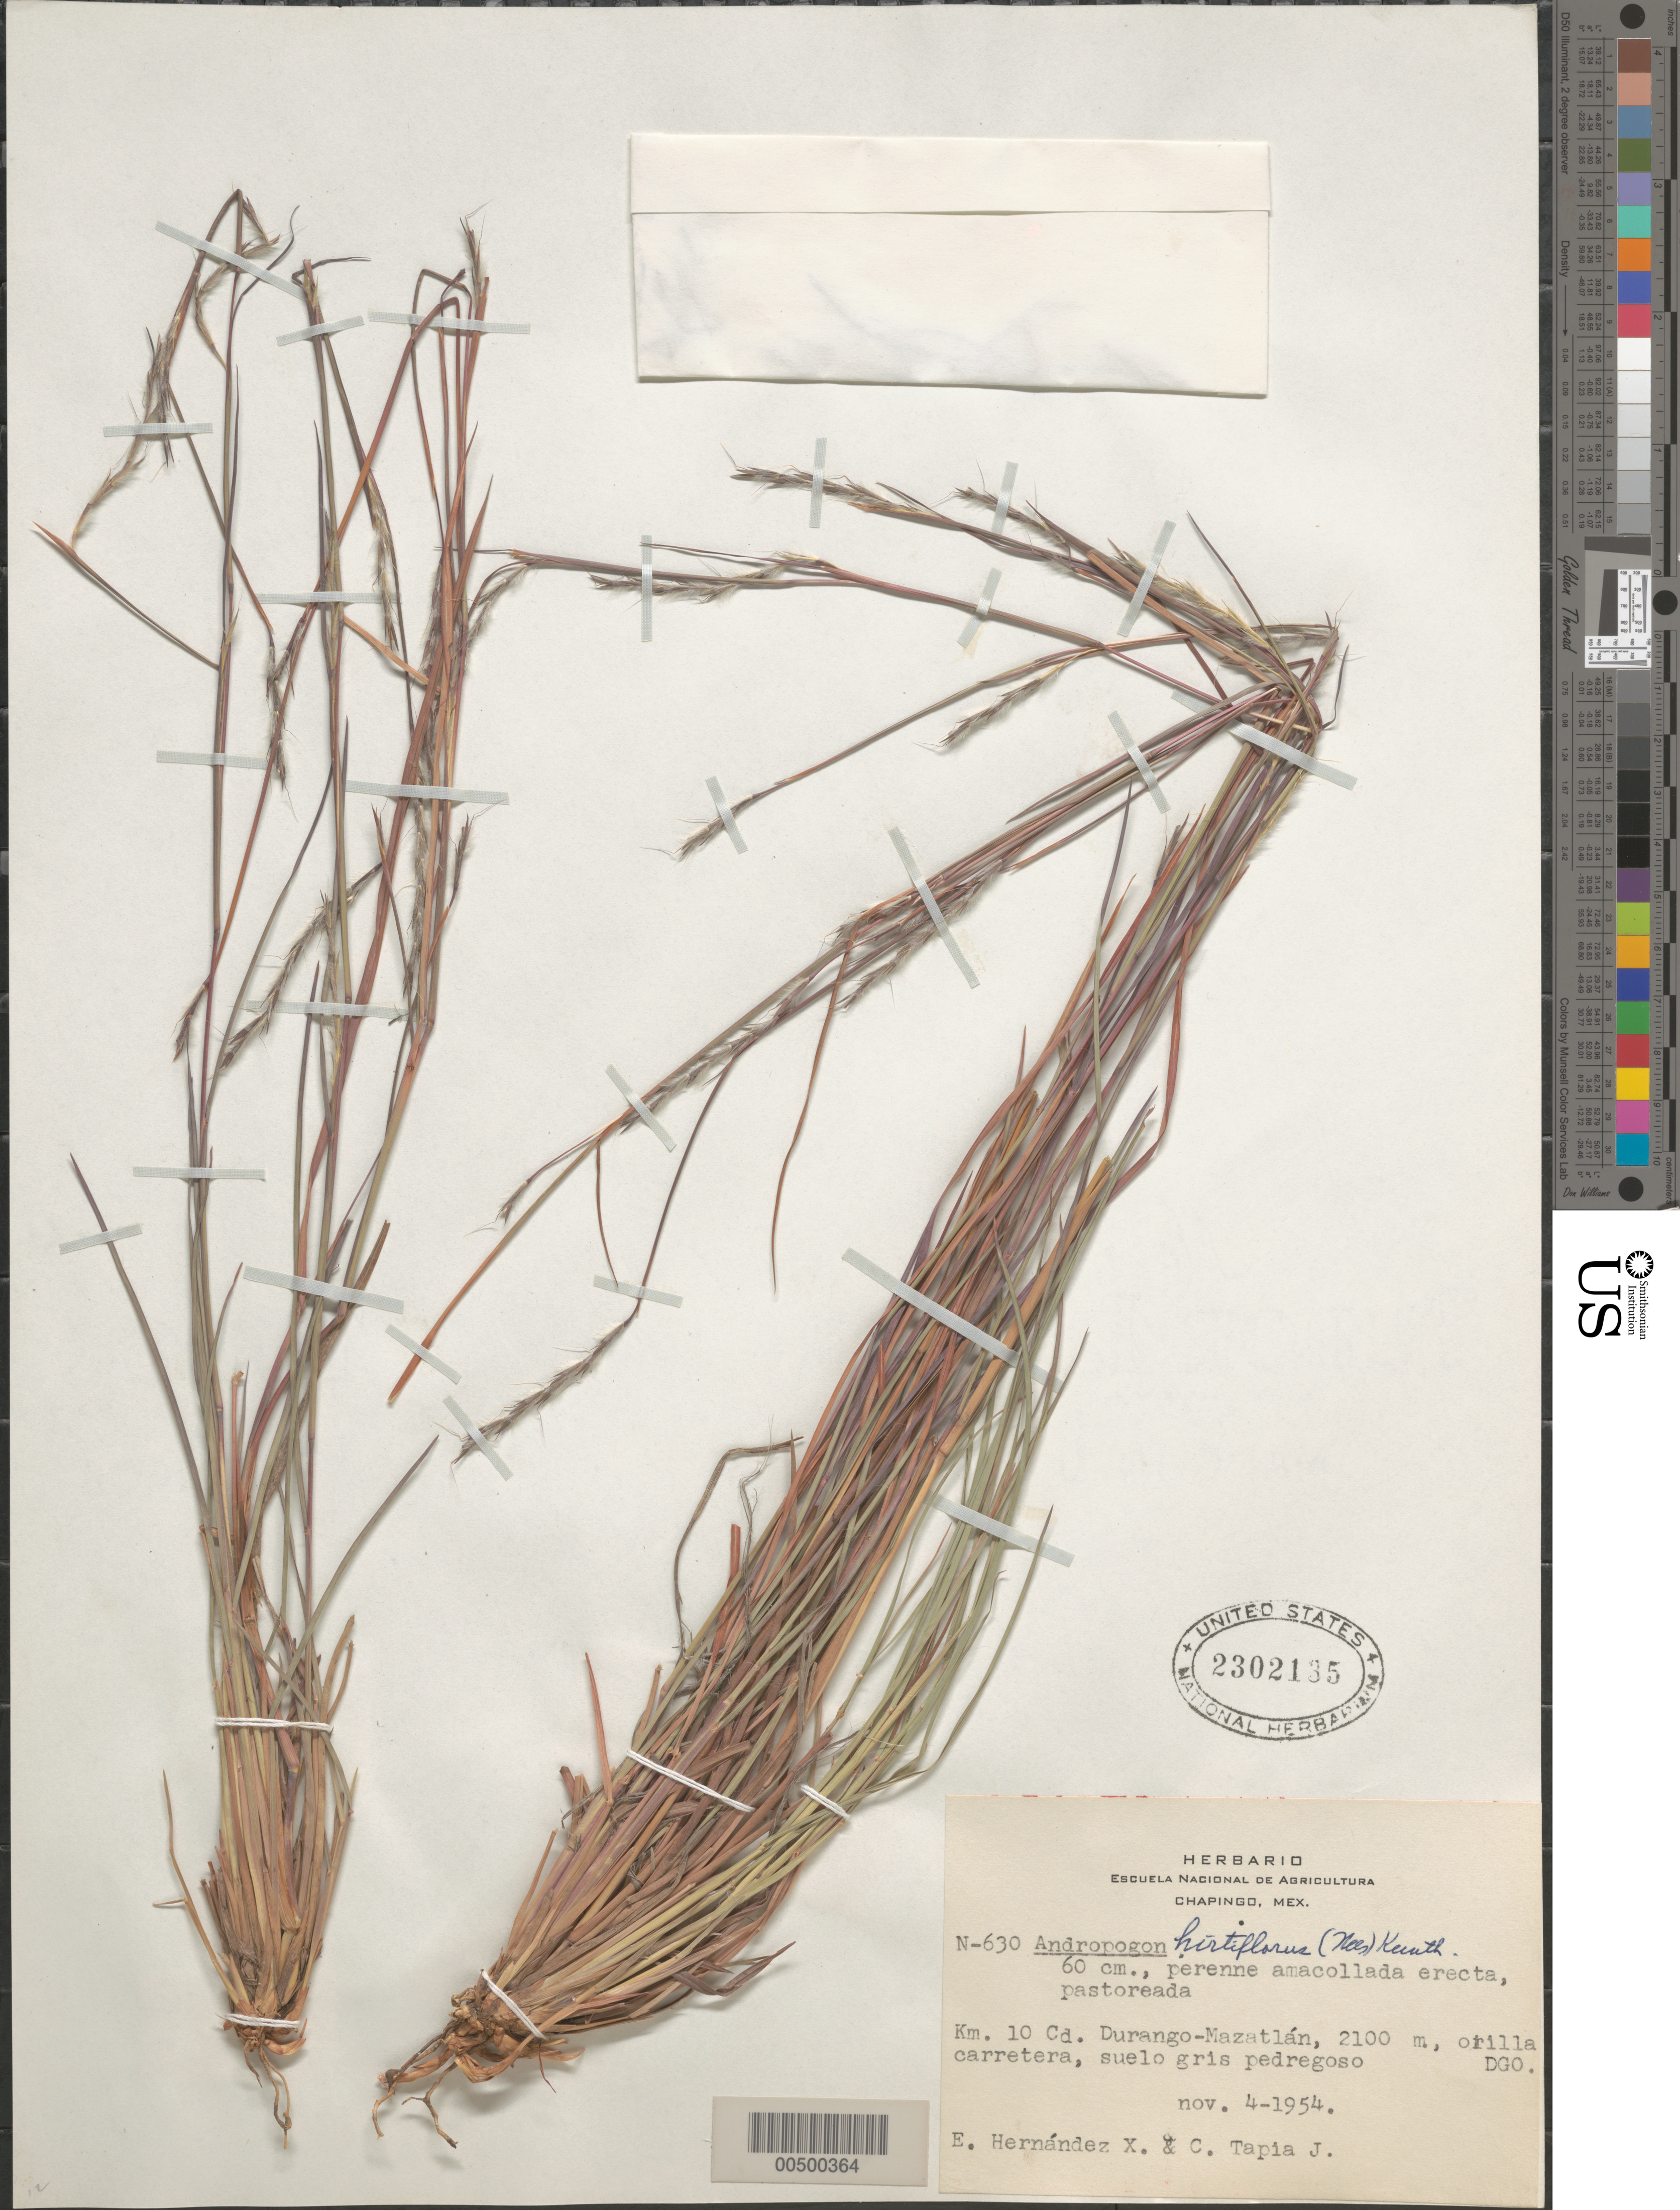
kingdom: Plantae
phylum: Tracheophyta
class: Liliopsida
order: Poales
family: Poaceae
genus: Schizachyrium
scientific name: Schizachyrium sanguineum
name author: (Retz.) Alston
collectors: E. I. Hernández-X. & C. Tapia-J.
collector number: N-630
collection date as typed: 4 Nov 1954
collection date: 1954-11-04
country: Mexico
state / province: Durango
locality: Km 10 Cd. Durango-Mazatlán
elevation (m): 2100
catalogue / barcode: US 2302135